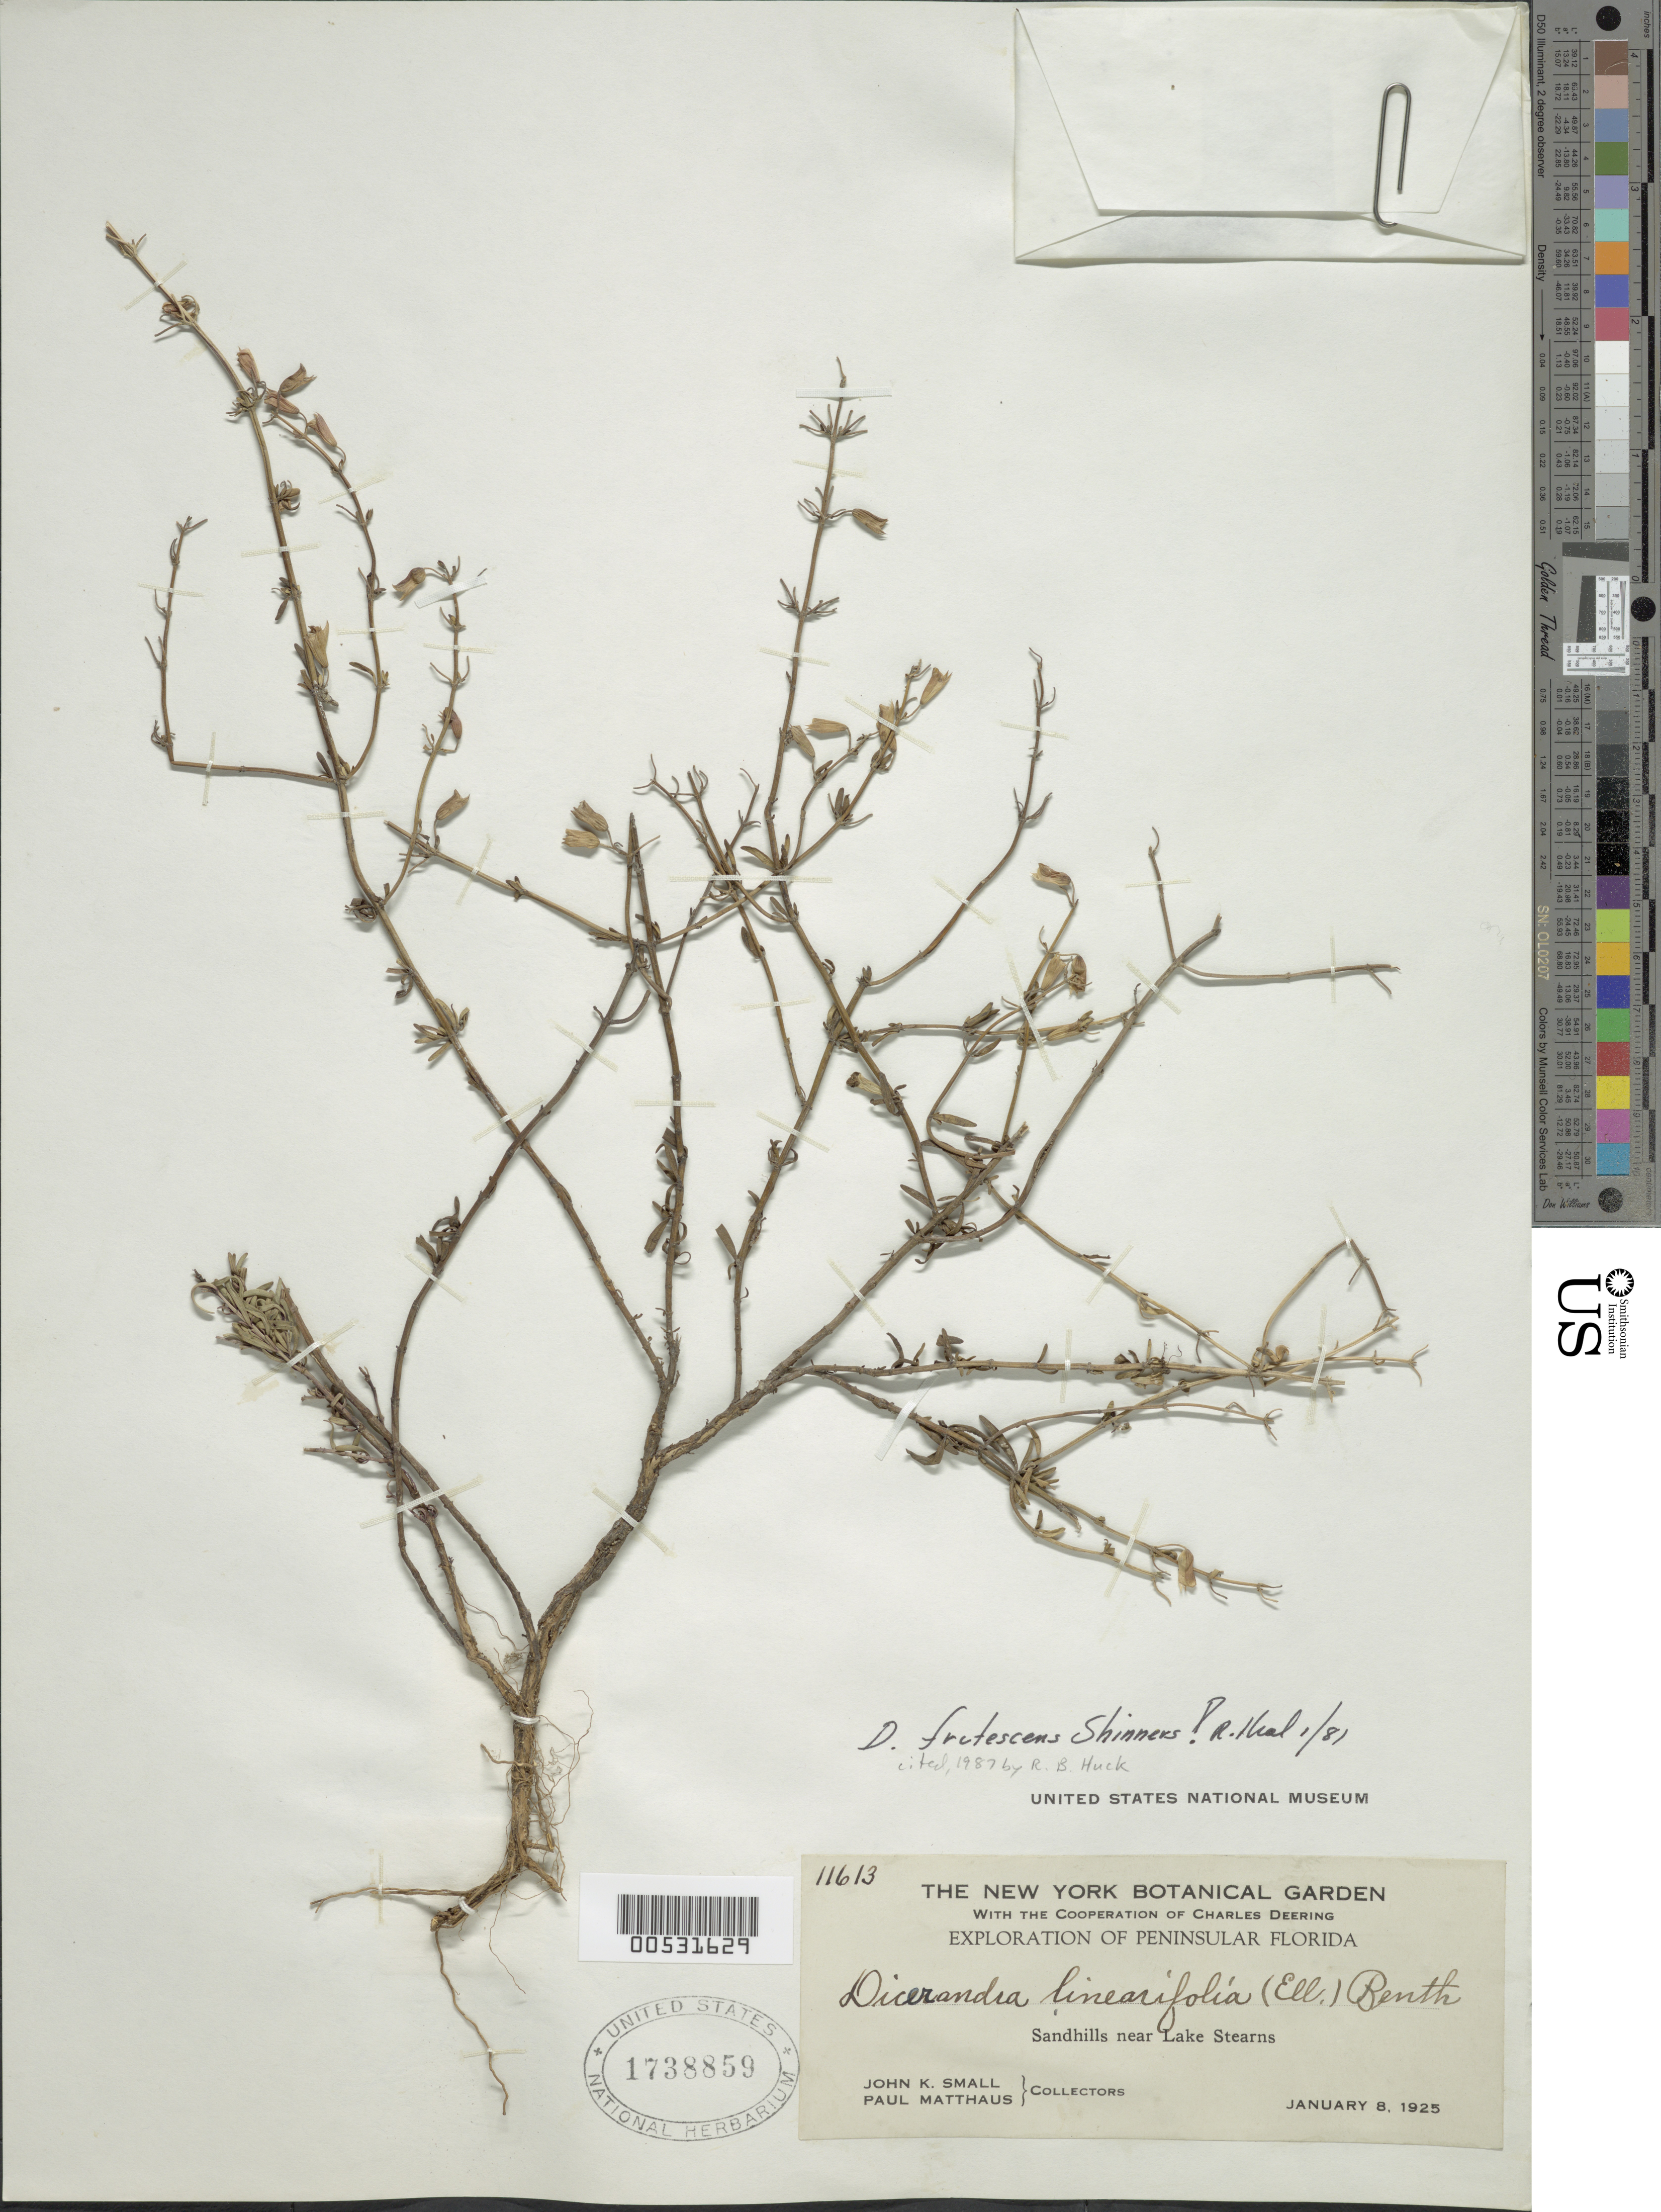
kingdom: Plantae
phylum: Tracheophyta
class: Magnoliopsida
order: Lamiales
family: Lamiaceae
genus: Dicerandra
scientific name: Dicerandra frutescens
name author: Shinners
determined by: Kral, Robert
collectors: J. K. Small & P. Matthaus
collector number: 11613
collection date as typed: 08 Jan 1925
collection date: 1925-01-08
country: United States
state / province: Florida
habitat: sandhills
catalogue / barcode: US 1738859